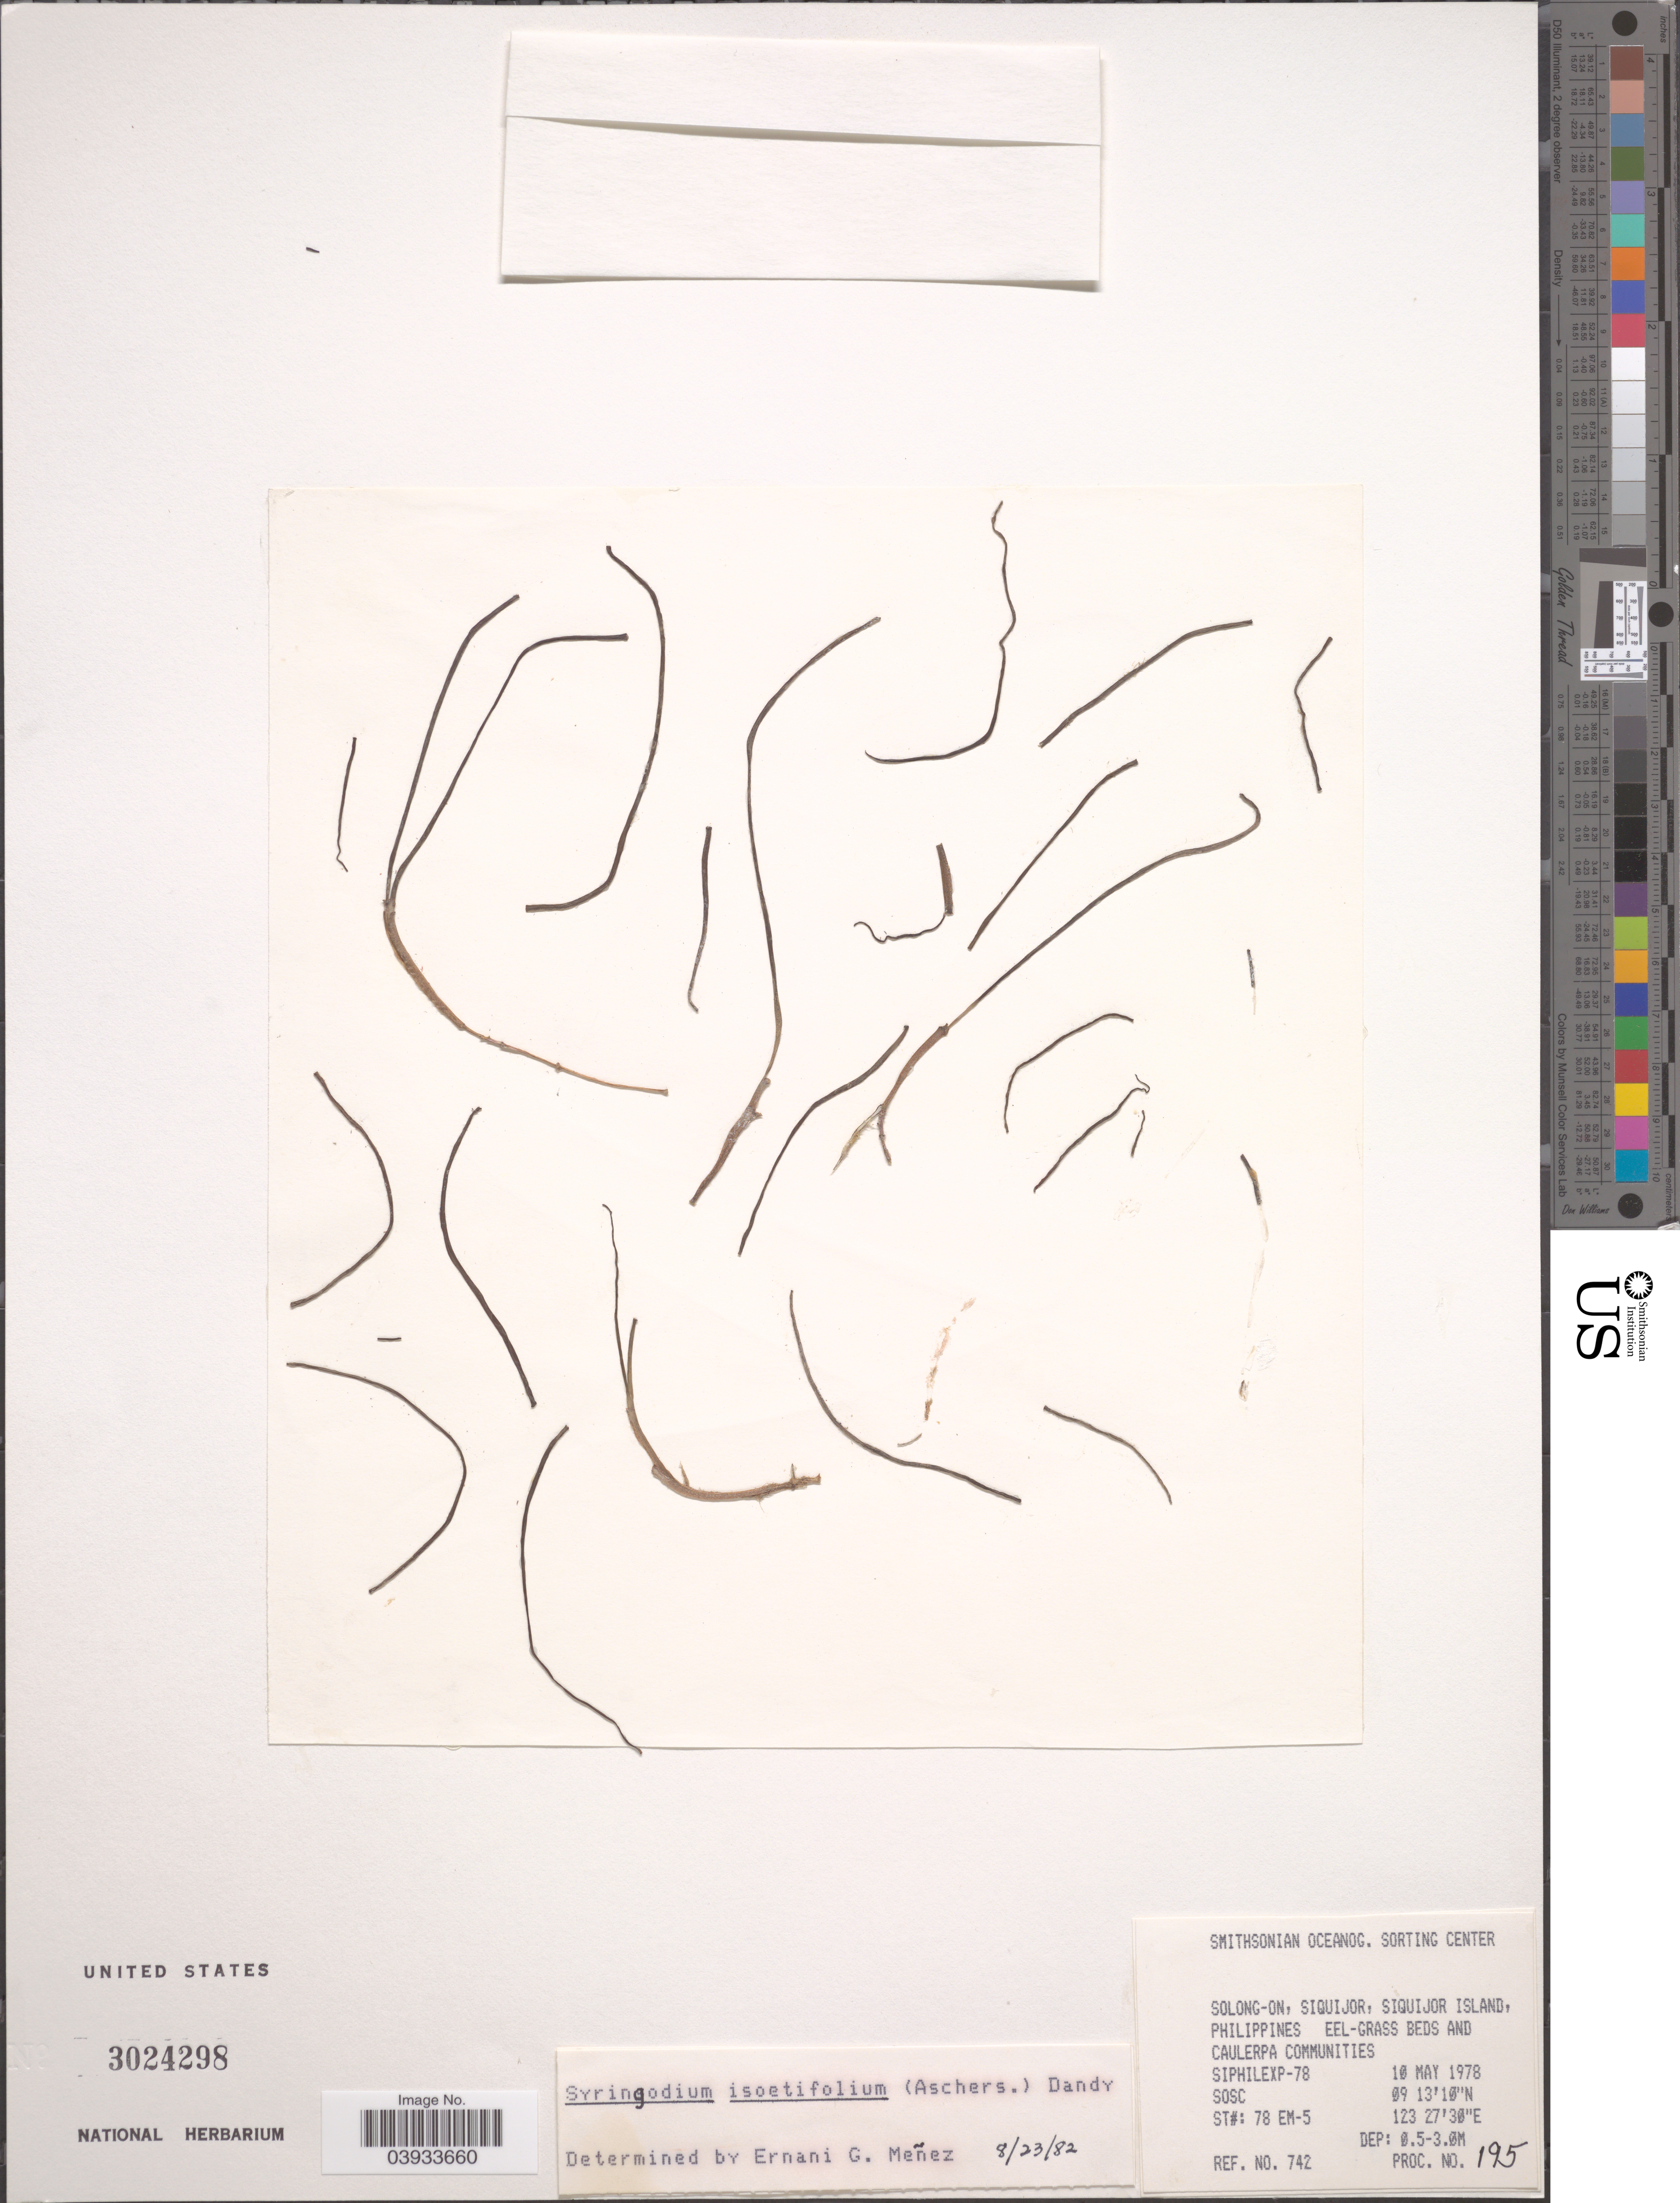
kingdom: Plantae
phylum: Tracheophyta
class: Liliopsida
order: Alismatales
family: Cymodoceaceae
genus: Syringodium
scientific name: Syringodium isoetifolium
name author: (Asch.) Dandy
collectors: SOSC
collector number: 742/195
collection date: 1978-05-10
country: Philippines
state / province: Central Visayas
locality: Solong-on, Siquijor, Siquijor Island.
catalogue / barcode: US 3024298